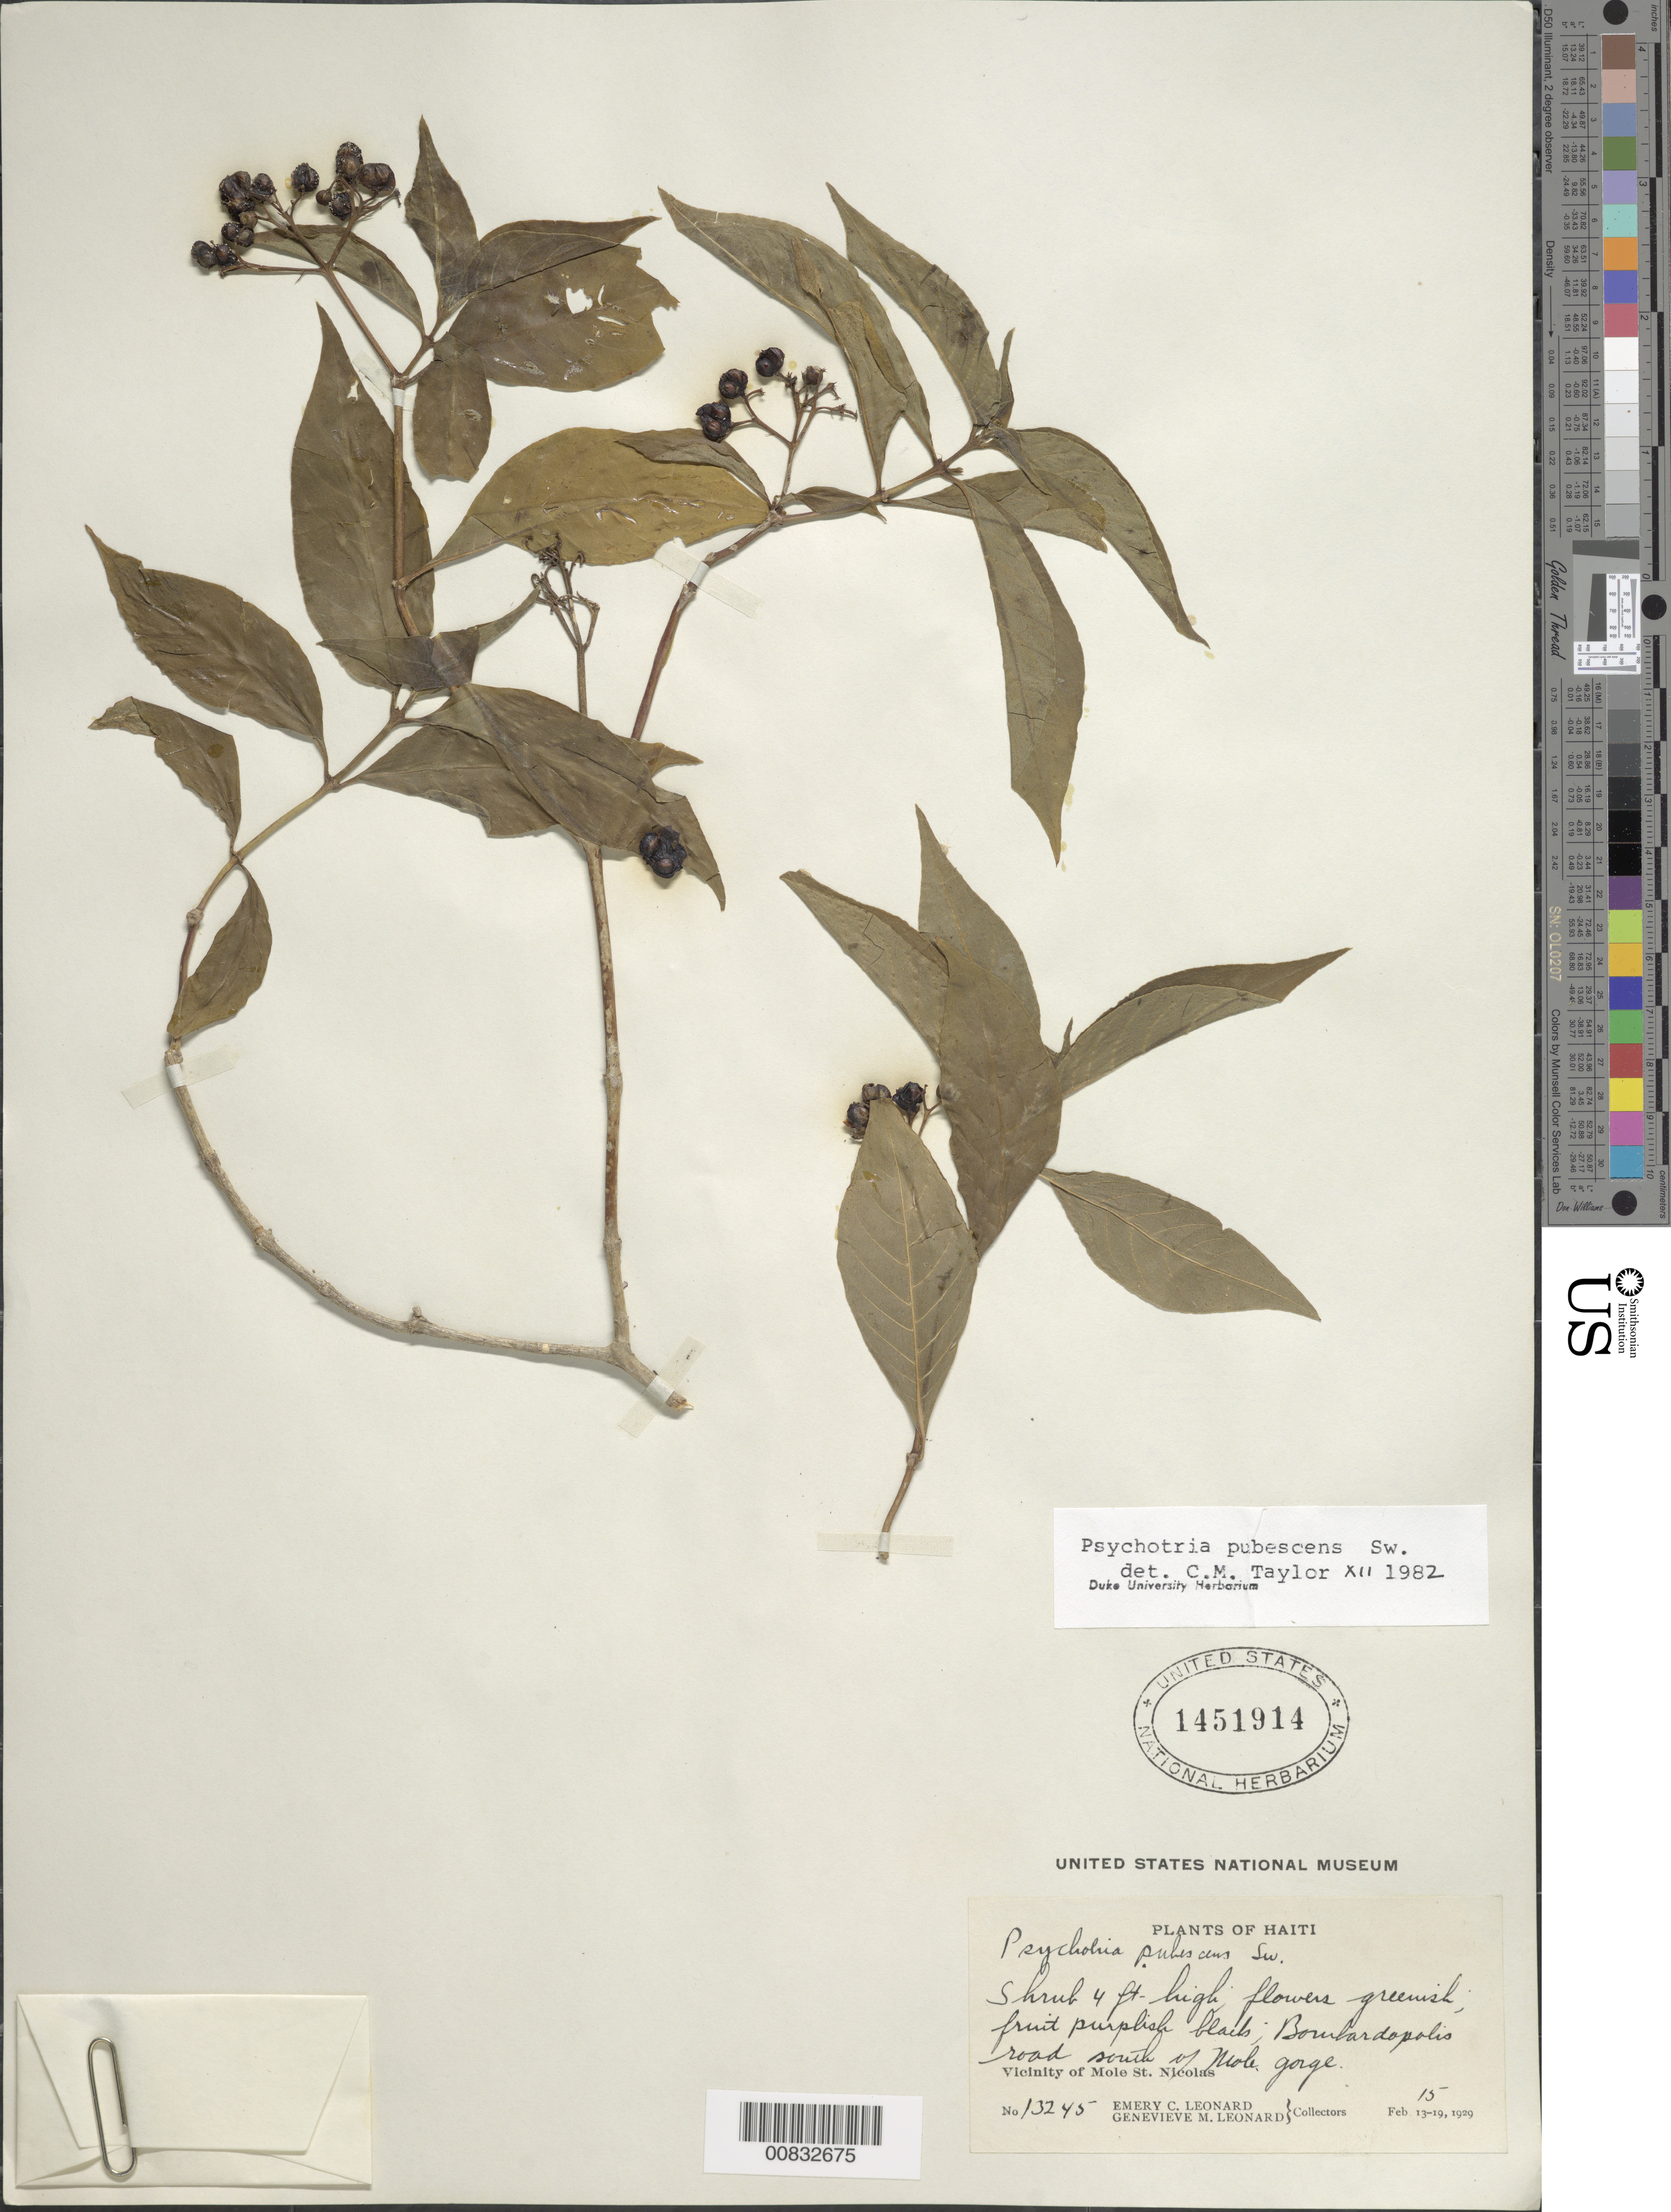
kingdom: Plantae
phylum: Tracheophyta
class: Magnoliopsida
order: Gentianales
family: Rubiaceae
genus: Psychotria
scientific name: Psychotria pubescens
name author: Sw.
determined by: Taylor, Charlotte M.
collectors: E. C. Leonard & G. M. Leonard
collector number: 13245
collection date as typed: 15 Feb 1929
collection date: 1929-02-15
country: Haiti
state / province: Nord-Ouest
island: Hispaniola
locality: Vicinity of Mole St. Nicolas, Bombardopolis road, S of Mole Gorge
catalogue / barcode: US 1451914